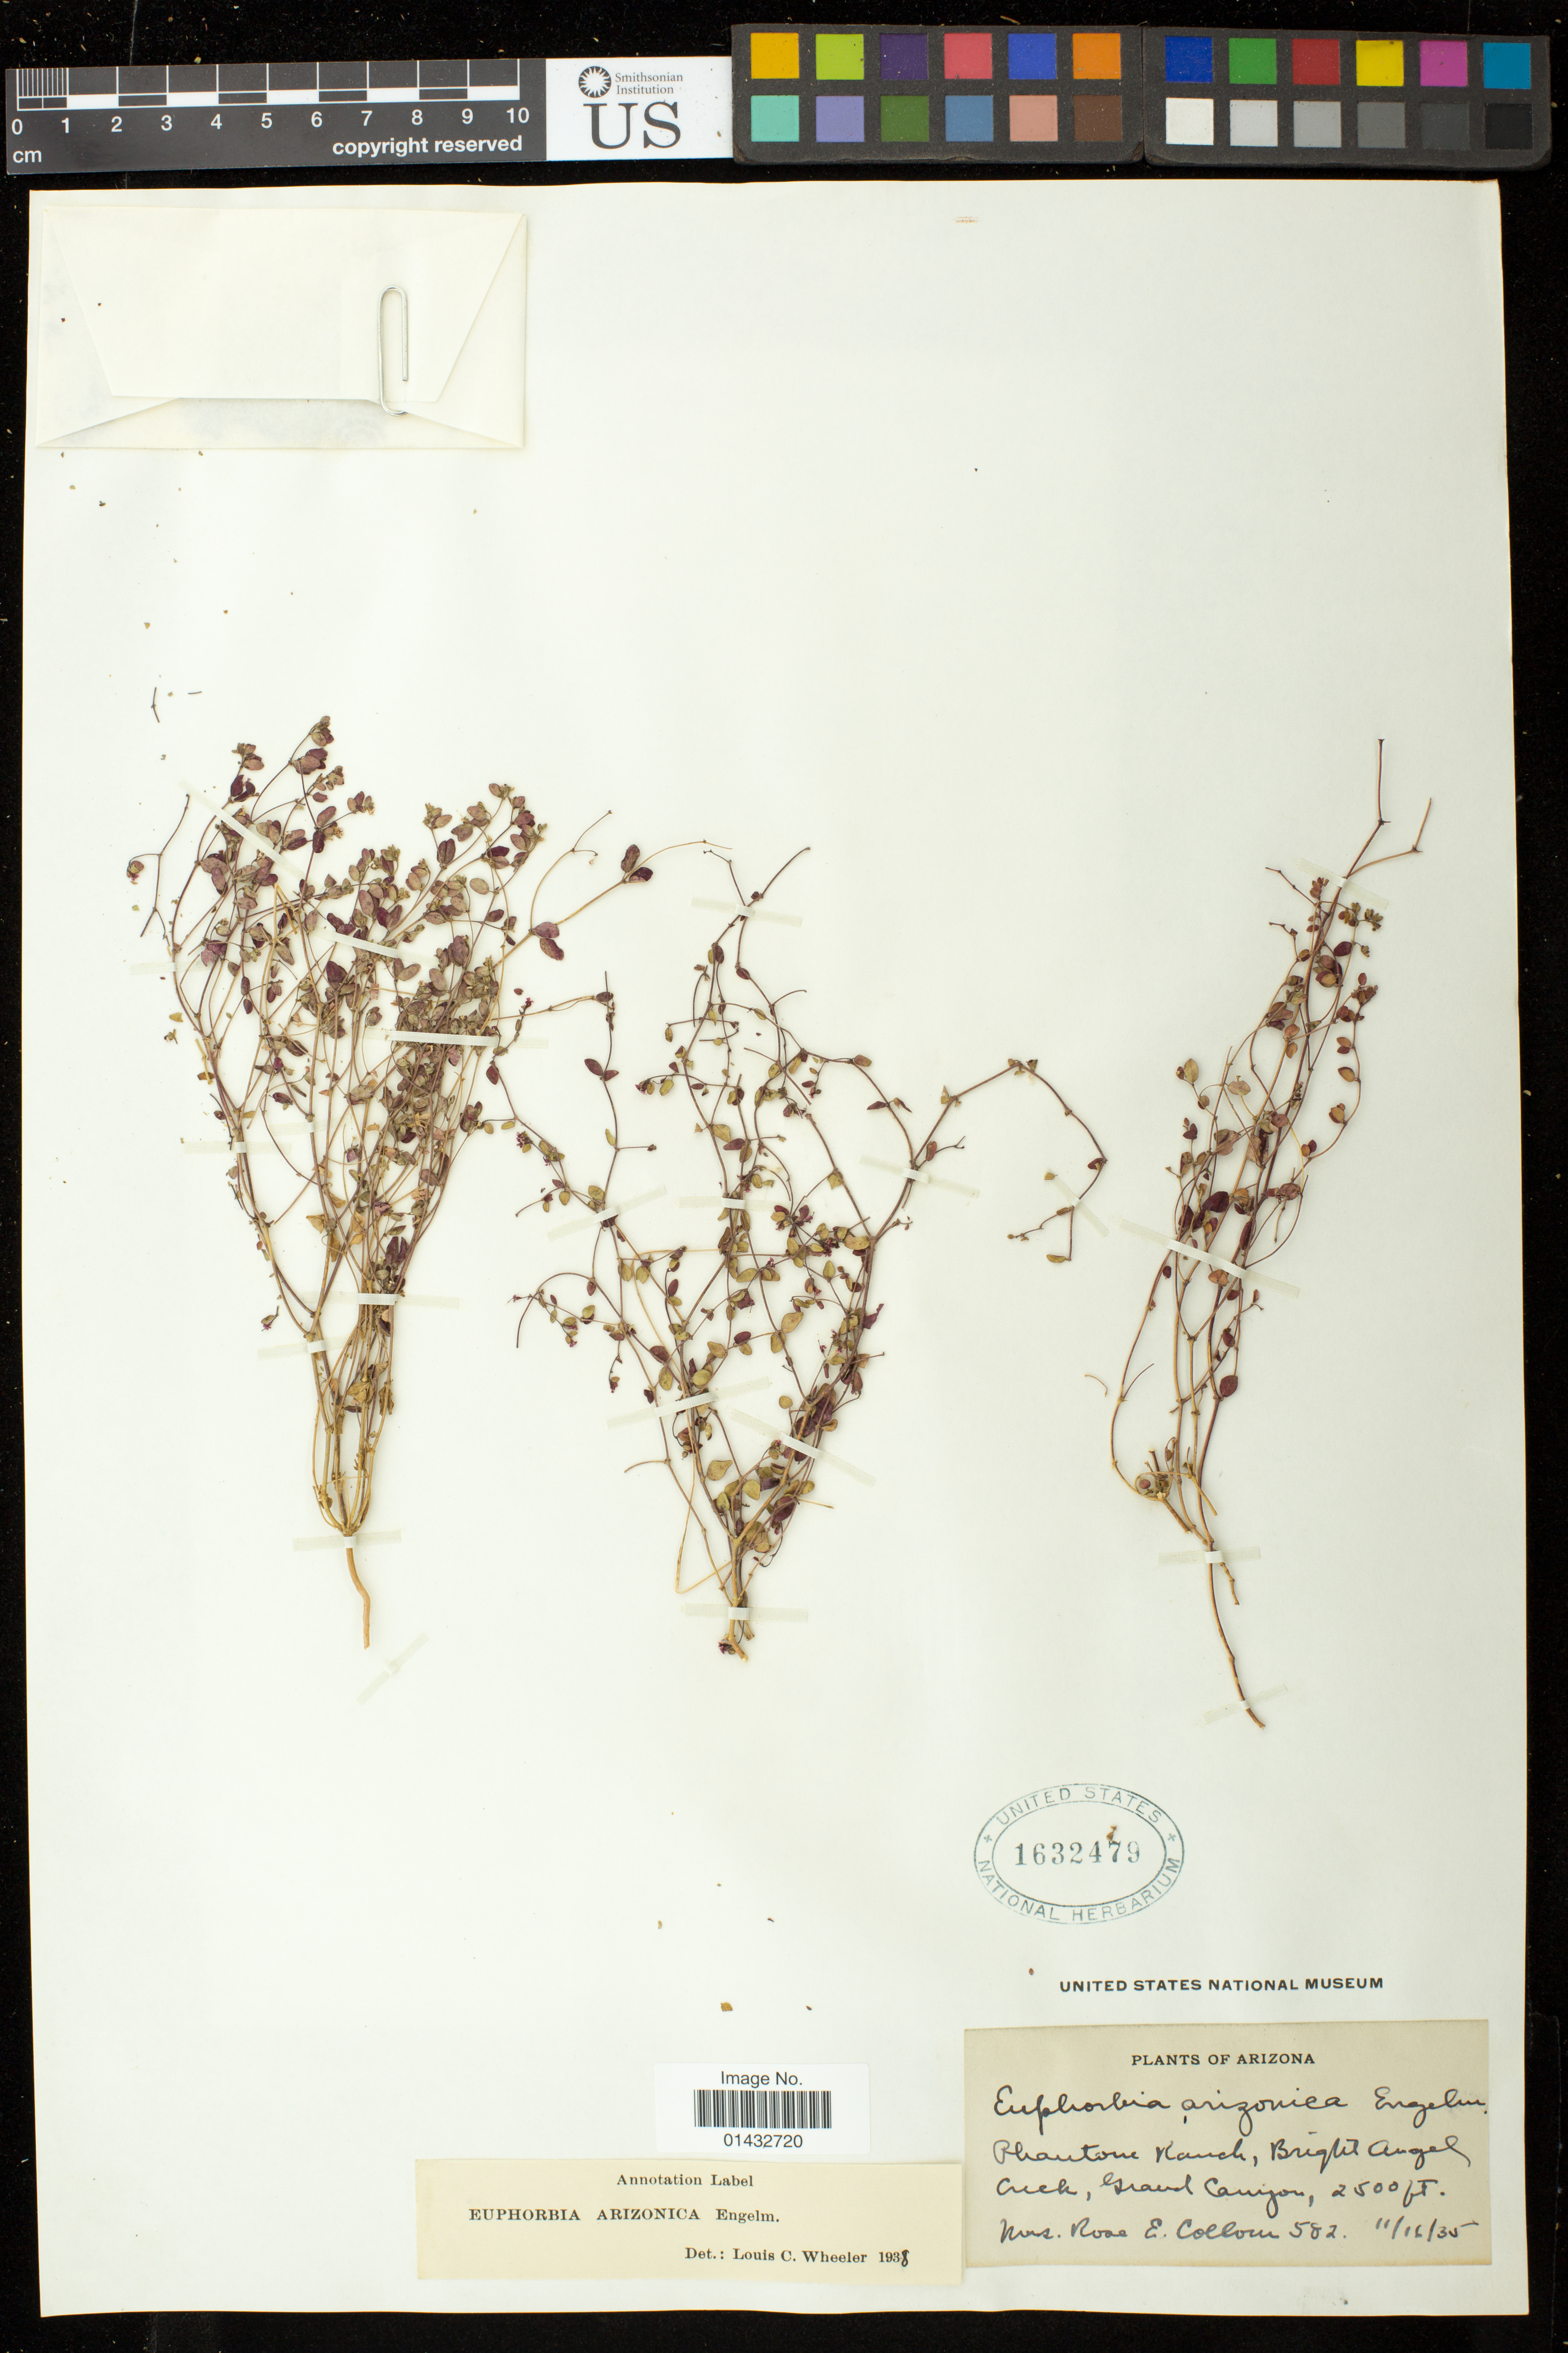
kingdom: Plantae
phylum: Tracheophyta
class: Magnoliopsida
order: Malpighiales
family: Euphorbiaceae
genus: Euphorbia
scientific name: Euphorbia arizonica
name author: Engelm.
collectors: R. E. Collom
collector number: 582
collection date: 1935-11-16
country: United States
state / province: Arizona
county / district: Coconino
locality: Phantom Ranch, Bright Angel Arch, Grand Canyon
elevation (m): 762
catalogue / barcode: US 1632479